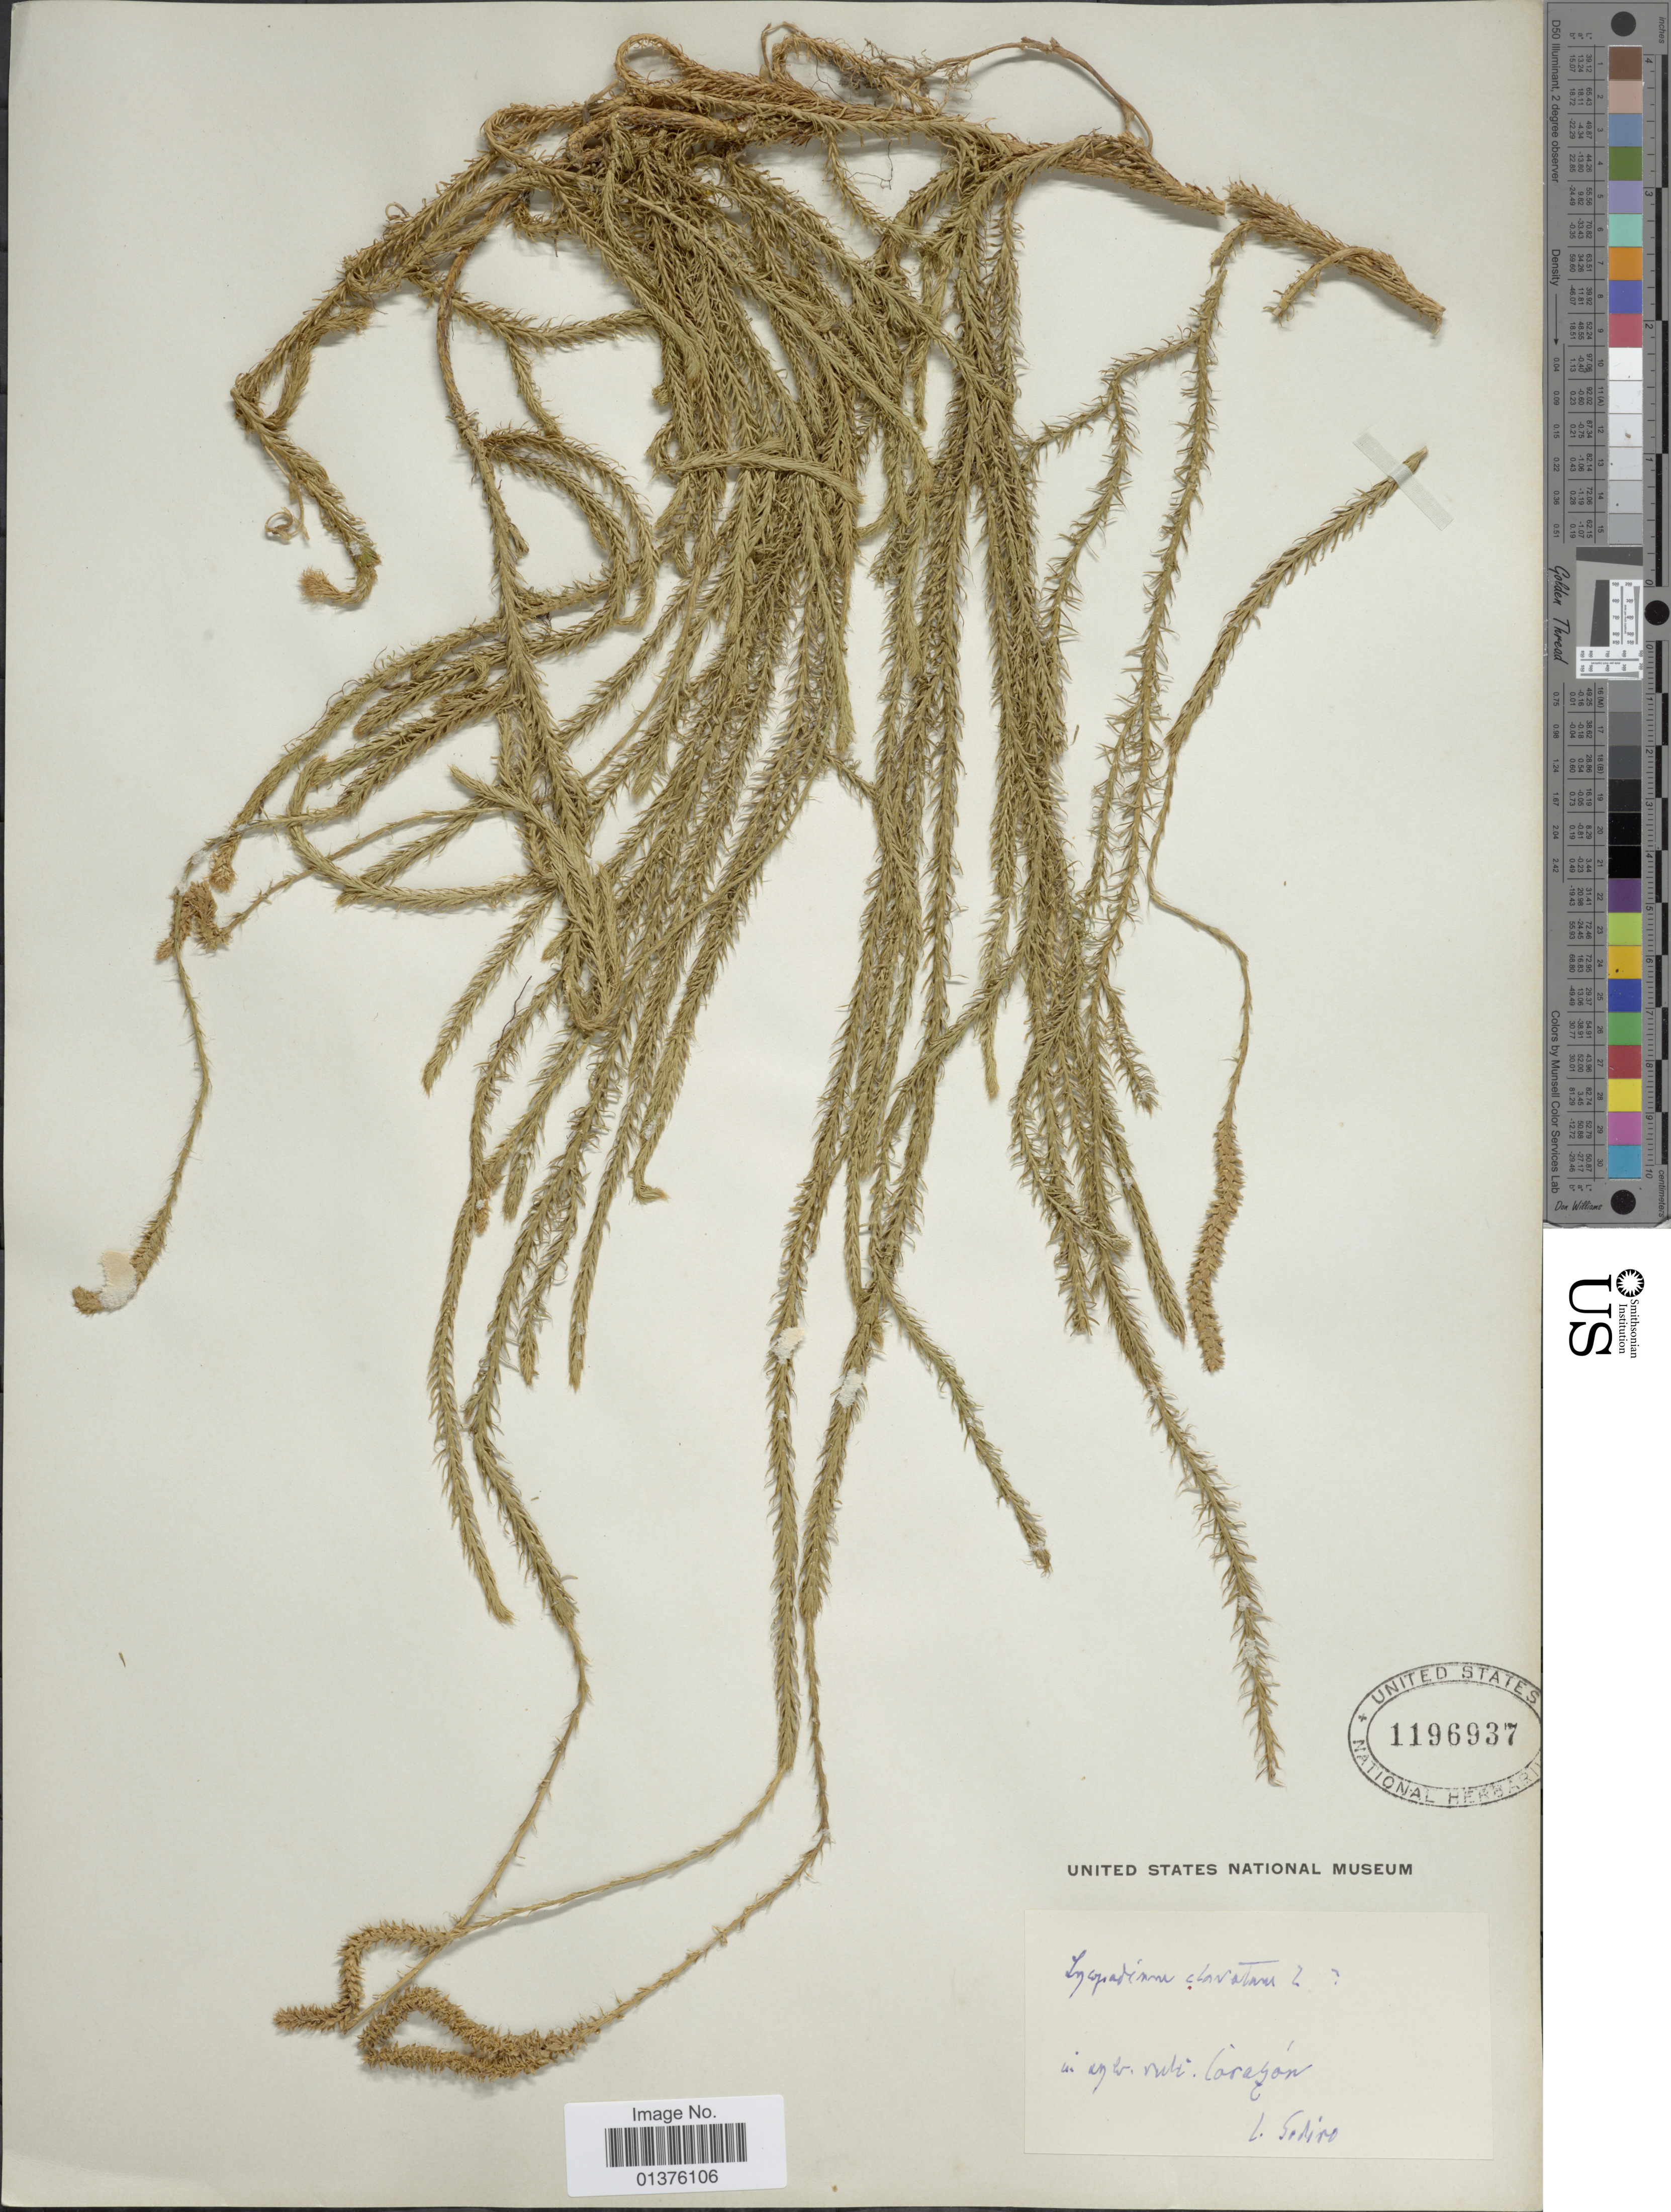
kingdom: Plantae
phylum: Tracheophyta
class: Lycopodiopsida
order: Lycopodiales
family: Lycopodiaceae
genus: Lycopodium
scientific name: Lycopodium clavatum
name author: L.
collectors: Sodiro, --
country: Ecuador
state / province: Pichincha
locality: Corazon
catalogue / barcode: US 1196937